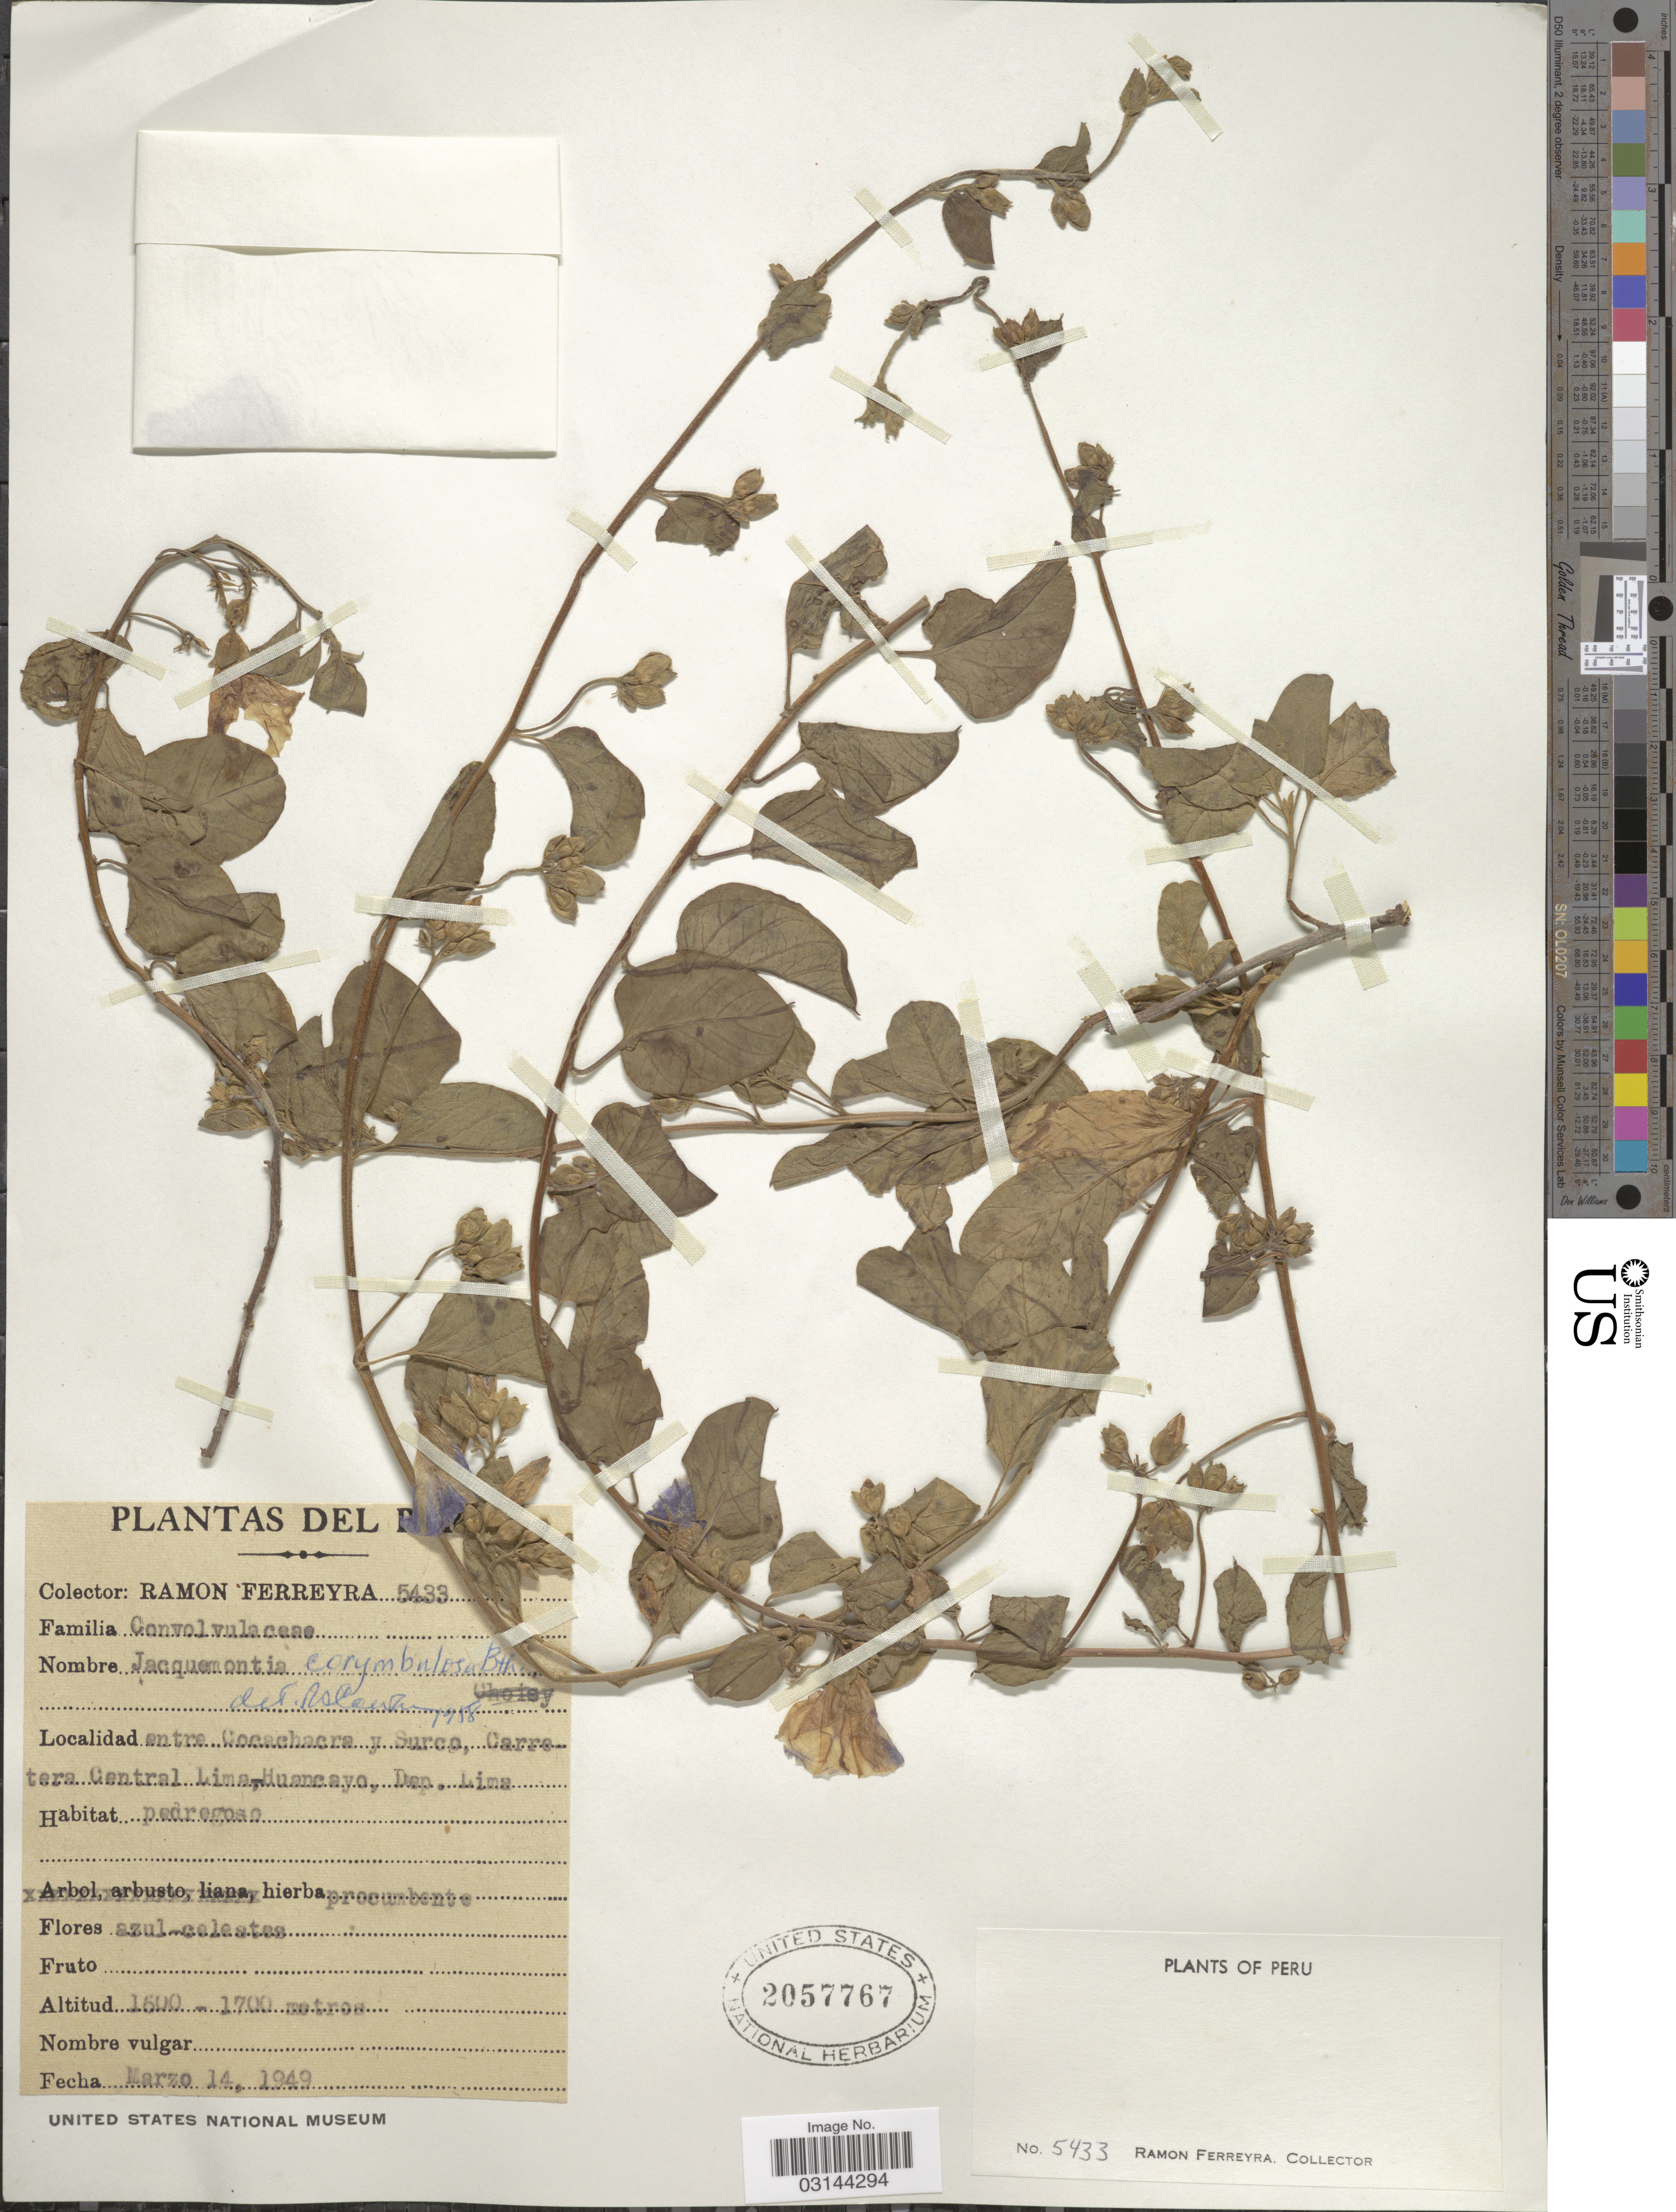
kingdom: Plantae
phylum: Tracheophyta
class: Magnoliopsida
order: Solanales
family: Convolvulaceae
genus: Jacquemontia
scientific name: Jacquemontia corymbulosa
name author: Benth.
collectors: R. A. Ferreyra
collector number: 5433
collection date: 1949-03-14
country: Peru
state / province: Lima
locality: Entre Cocachacra y Surco, Carretera Central Lima-Huancayo, Dep. Lima.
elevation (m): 1600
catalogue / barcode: US 2057767